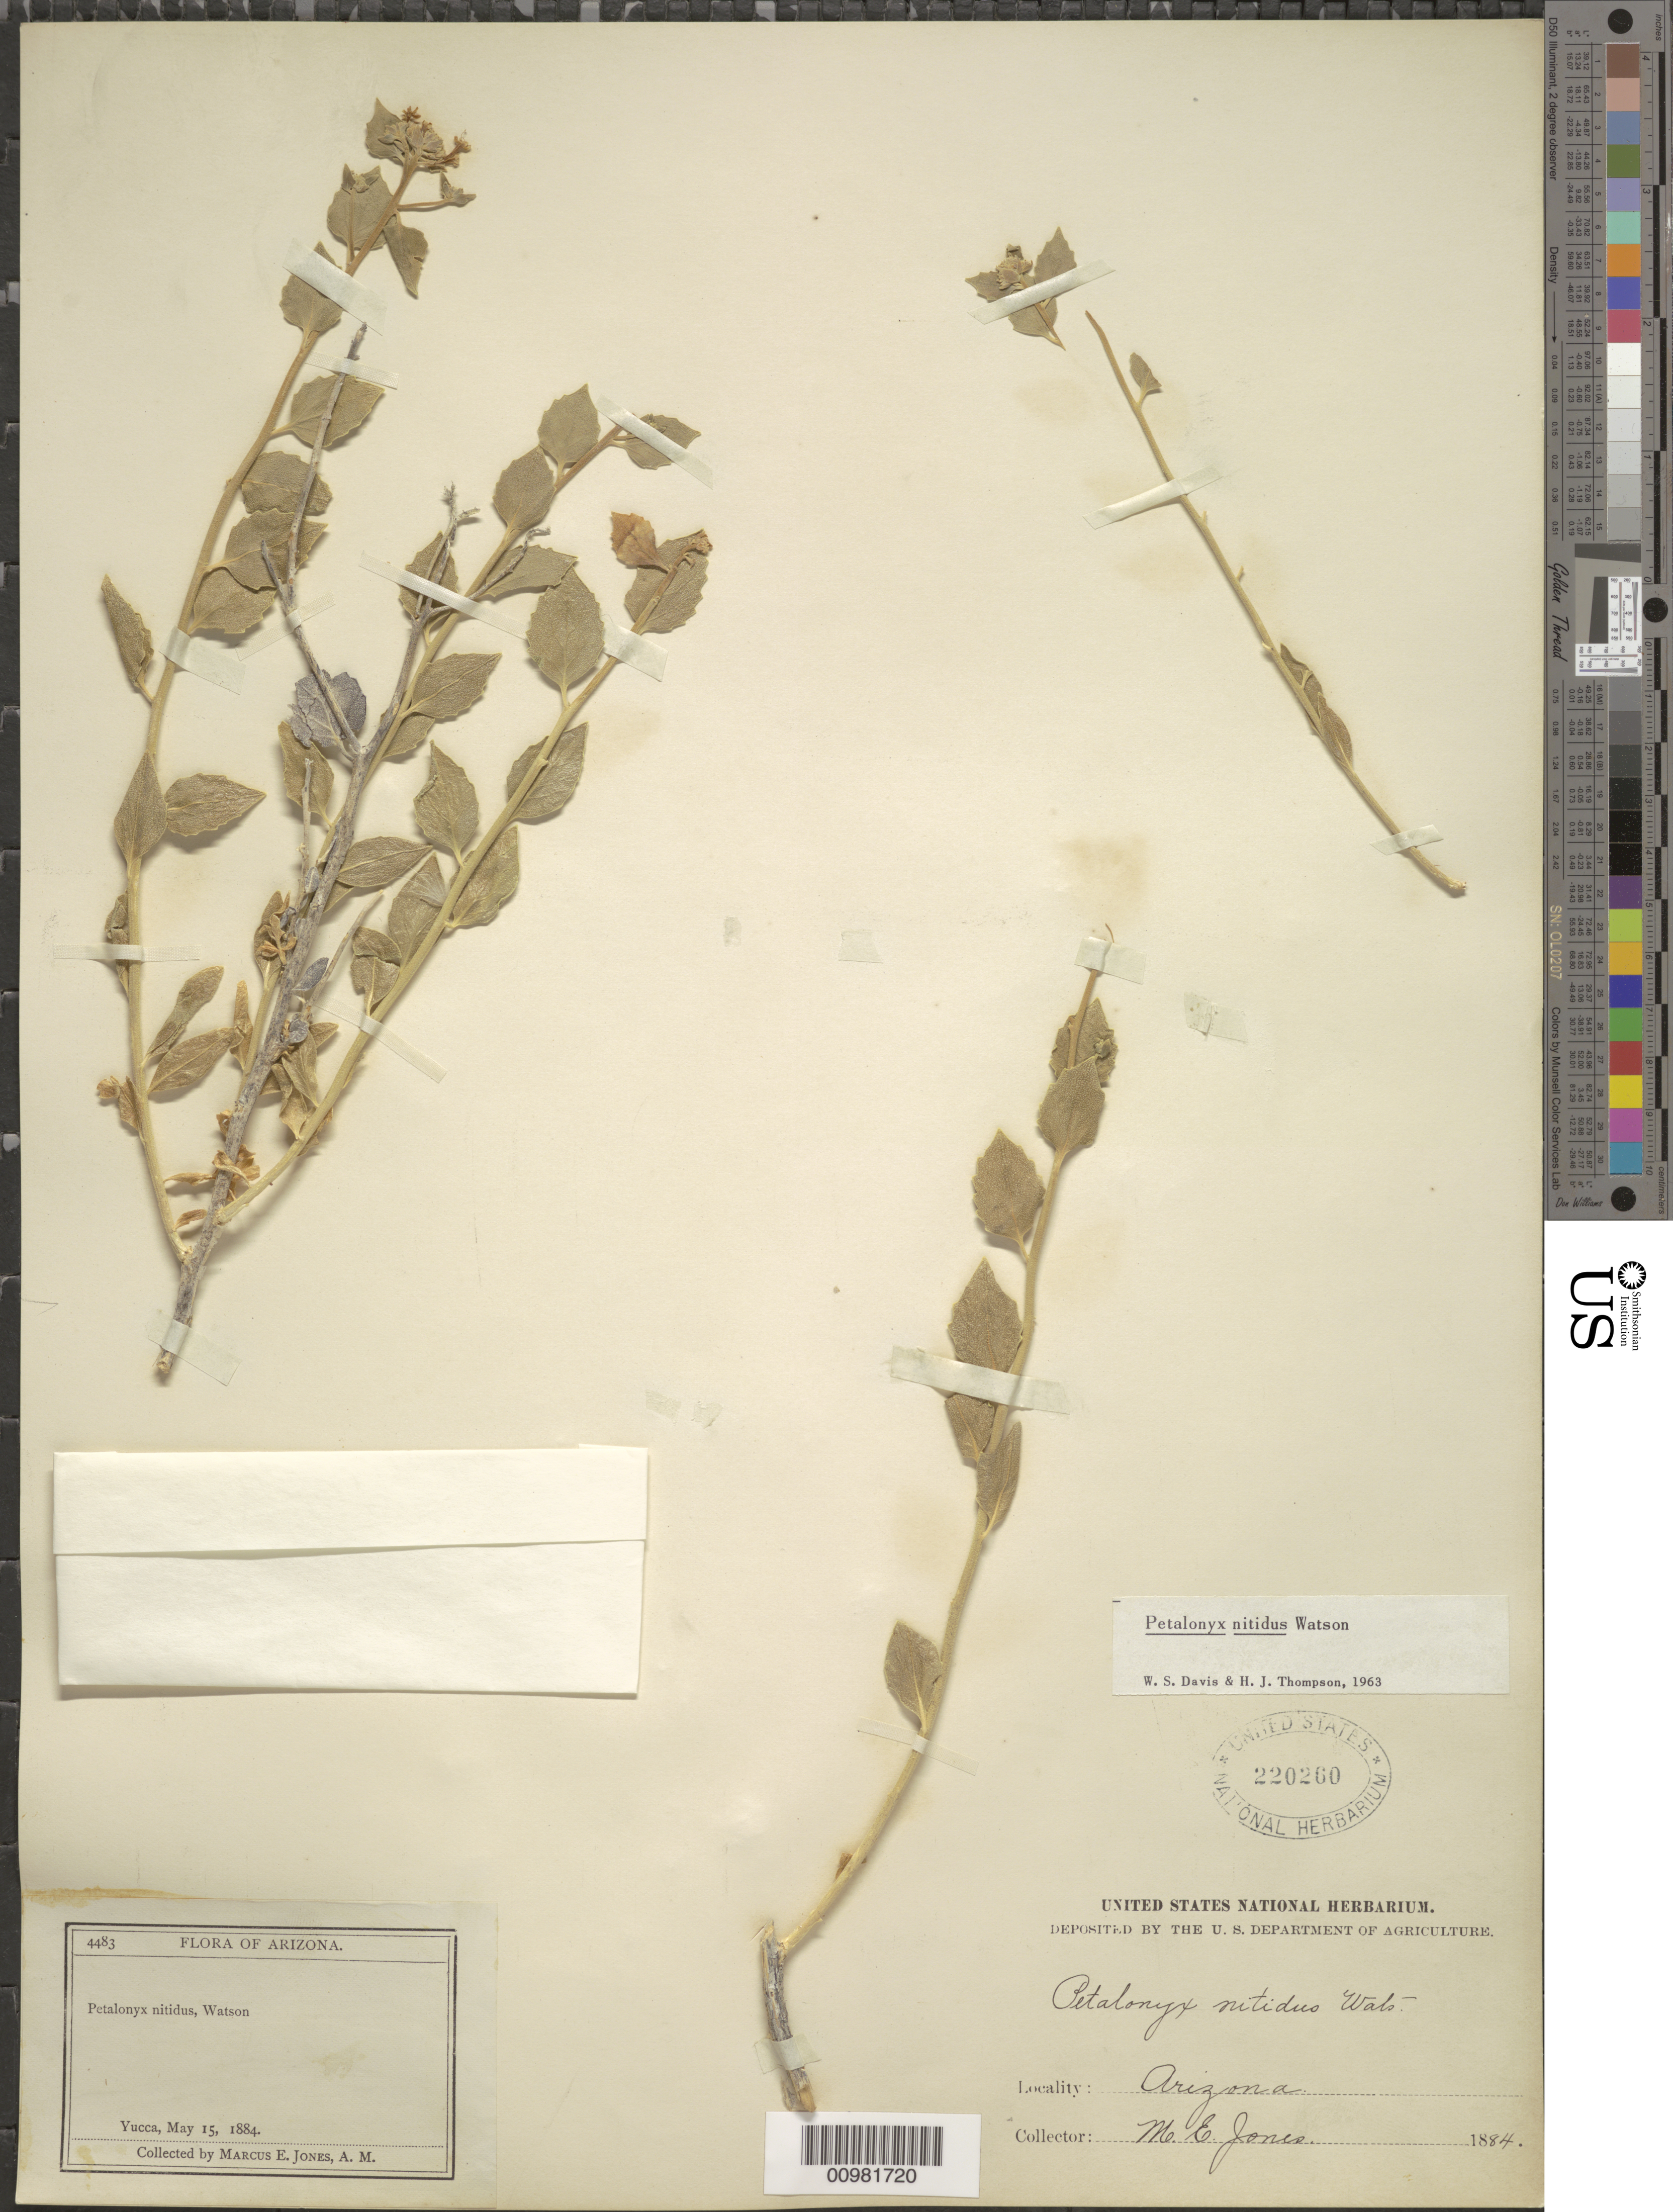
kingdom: Plantae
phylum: Tracheophyta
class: Magnoliopsida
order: Cornales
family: Loasaceae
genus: Petalonyx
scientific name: Petalonyx nitidus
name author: S. Watson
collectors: M. E. Jones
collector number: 4483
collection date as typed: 15 May 1884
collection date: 1884-05-15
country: United States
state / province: Arizona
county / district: Mohave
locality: Yucca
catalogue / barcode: US 220260